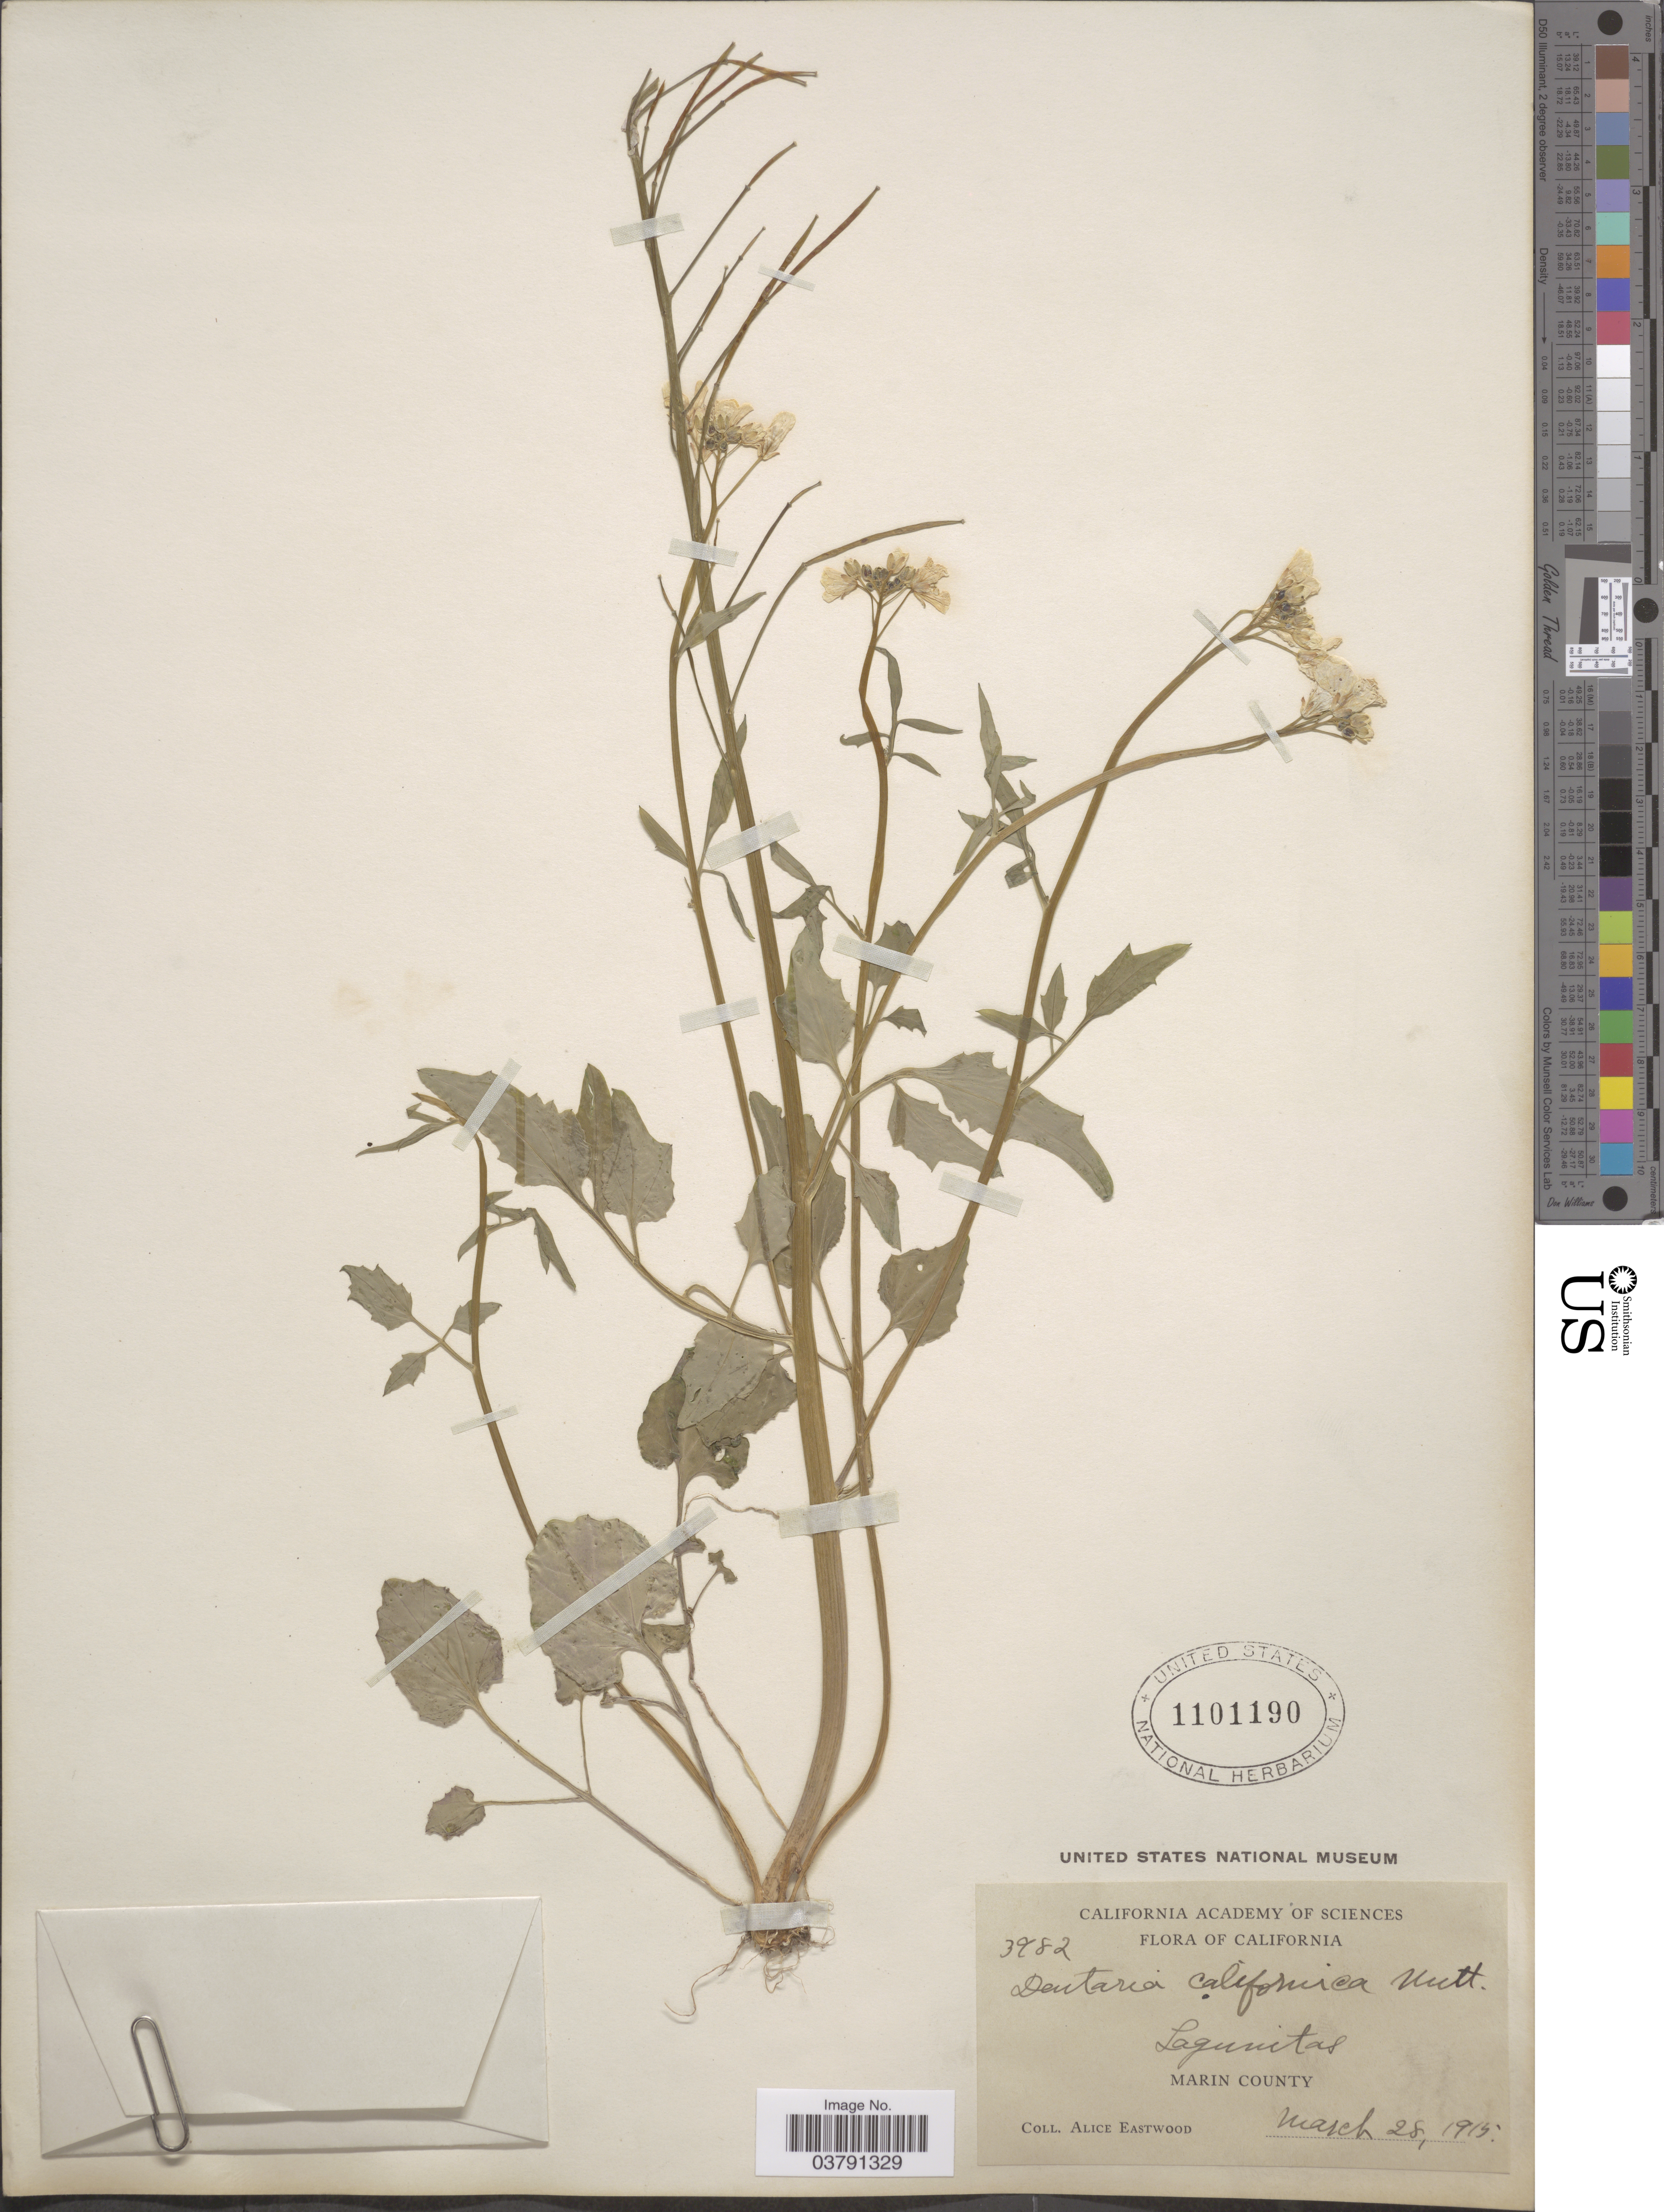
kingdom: Plantae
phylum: Tracheophyta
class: Magnoliopsida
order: Brassicales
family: Brassicaceae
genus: Dentaria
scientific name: Dentaria californica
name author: Nutt.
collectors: A. Eastwood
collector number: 3982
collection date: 1915-03-28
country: United States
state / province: California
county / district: Marin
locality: Lagunitas. Marin County.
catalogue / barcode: US 1101190